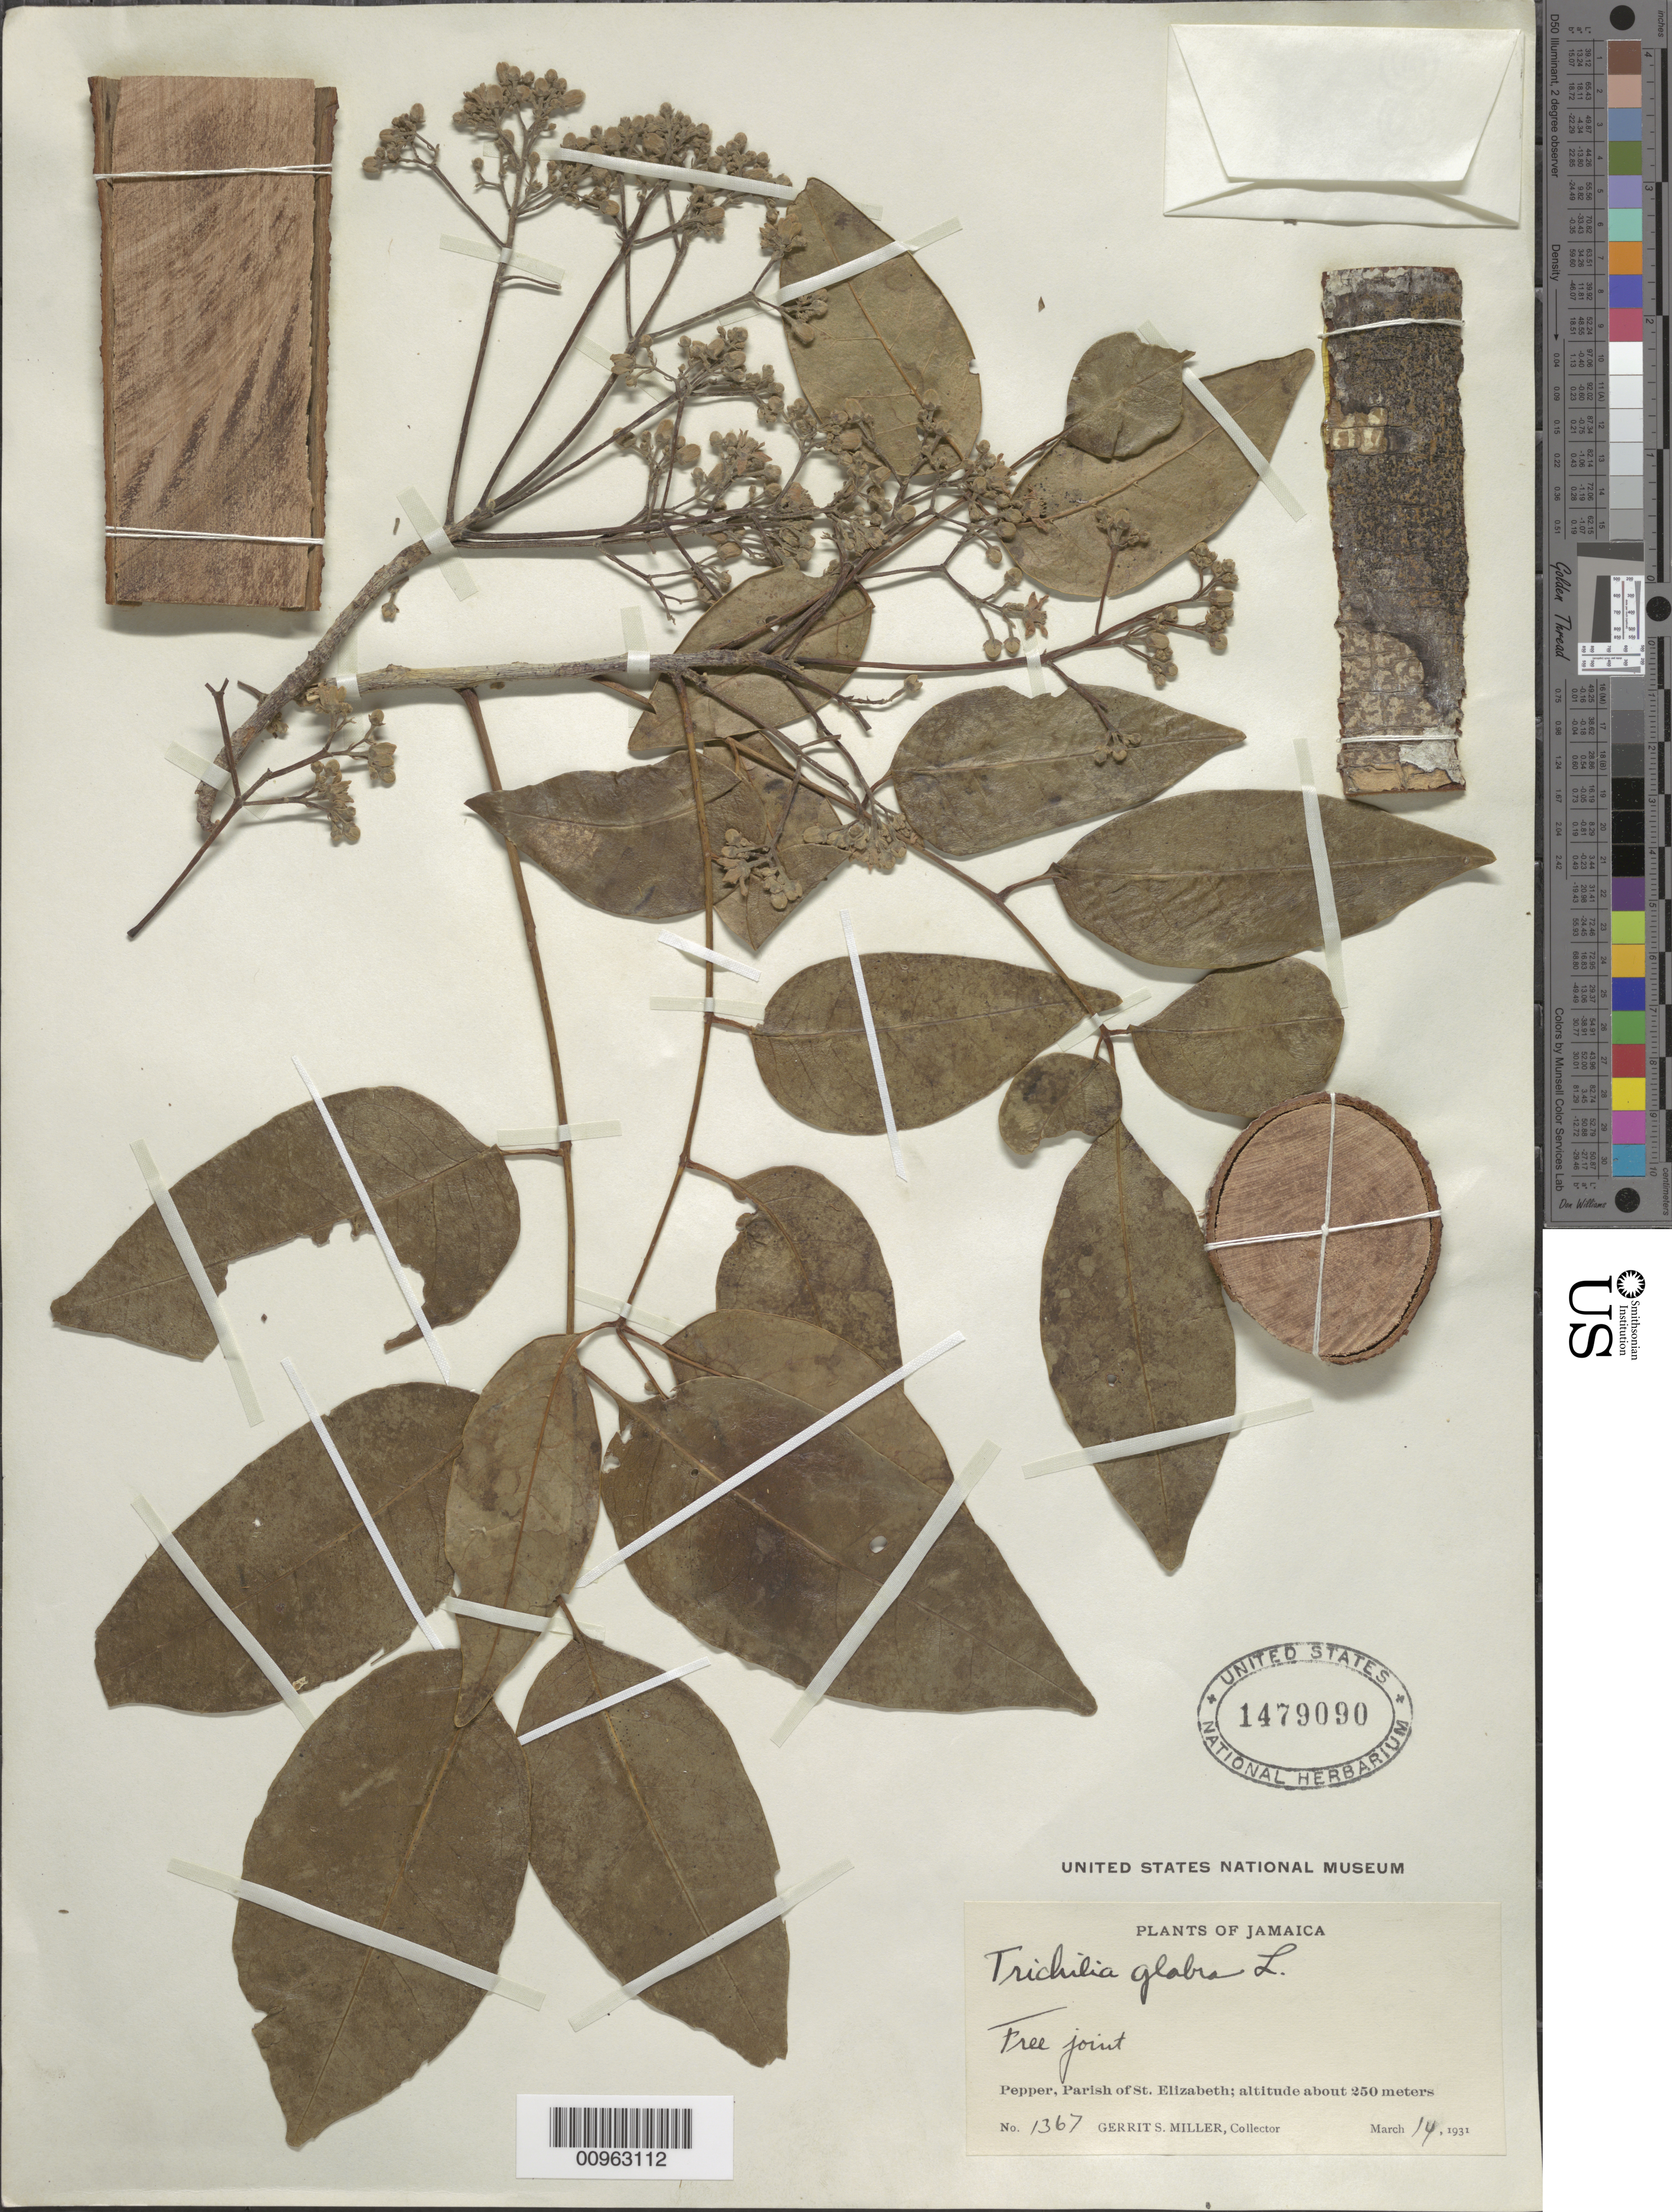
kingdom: Plantae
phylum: Tracheophyta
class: Magnoliopsida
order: Sapindales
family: Meliaceae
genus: Trichilia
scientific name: Trichilia glabra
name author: L.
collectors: G. S. Miller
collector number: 1367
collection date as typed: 14 Mar 1931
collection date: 1931-03-14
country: Jamaica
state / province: Saint Elizabeth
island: Jamaica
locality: Pepper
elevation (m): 250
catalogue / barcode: US 1479090